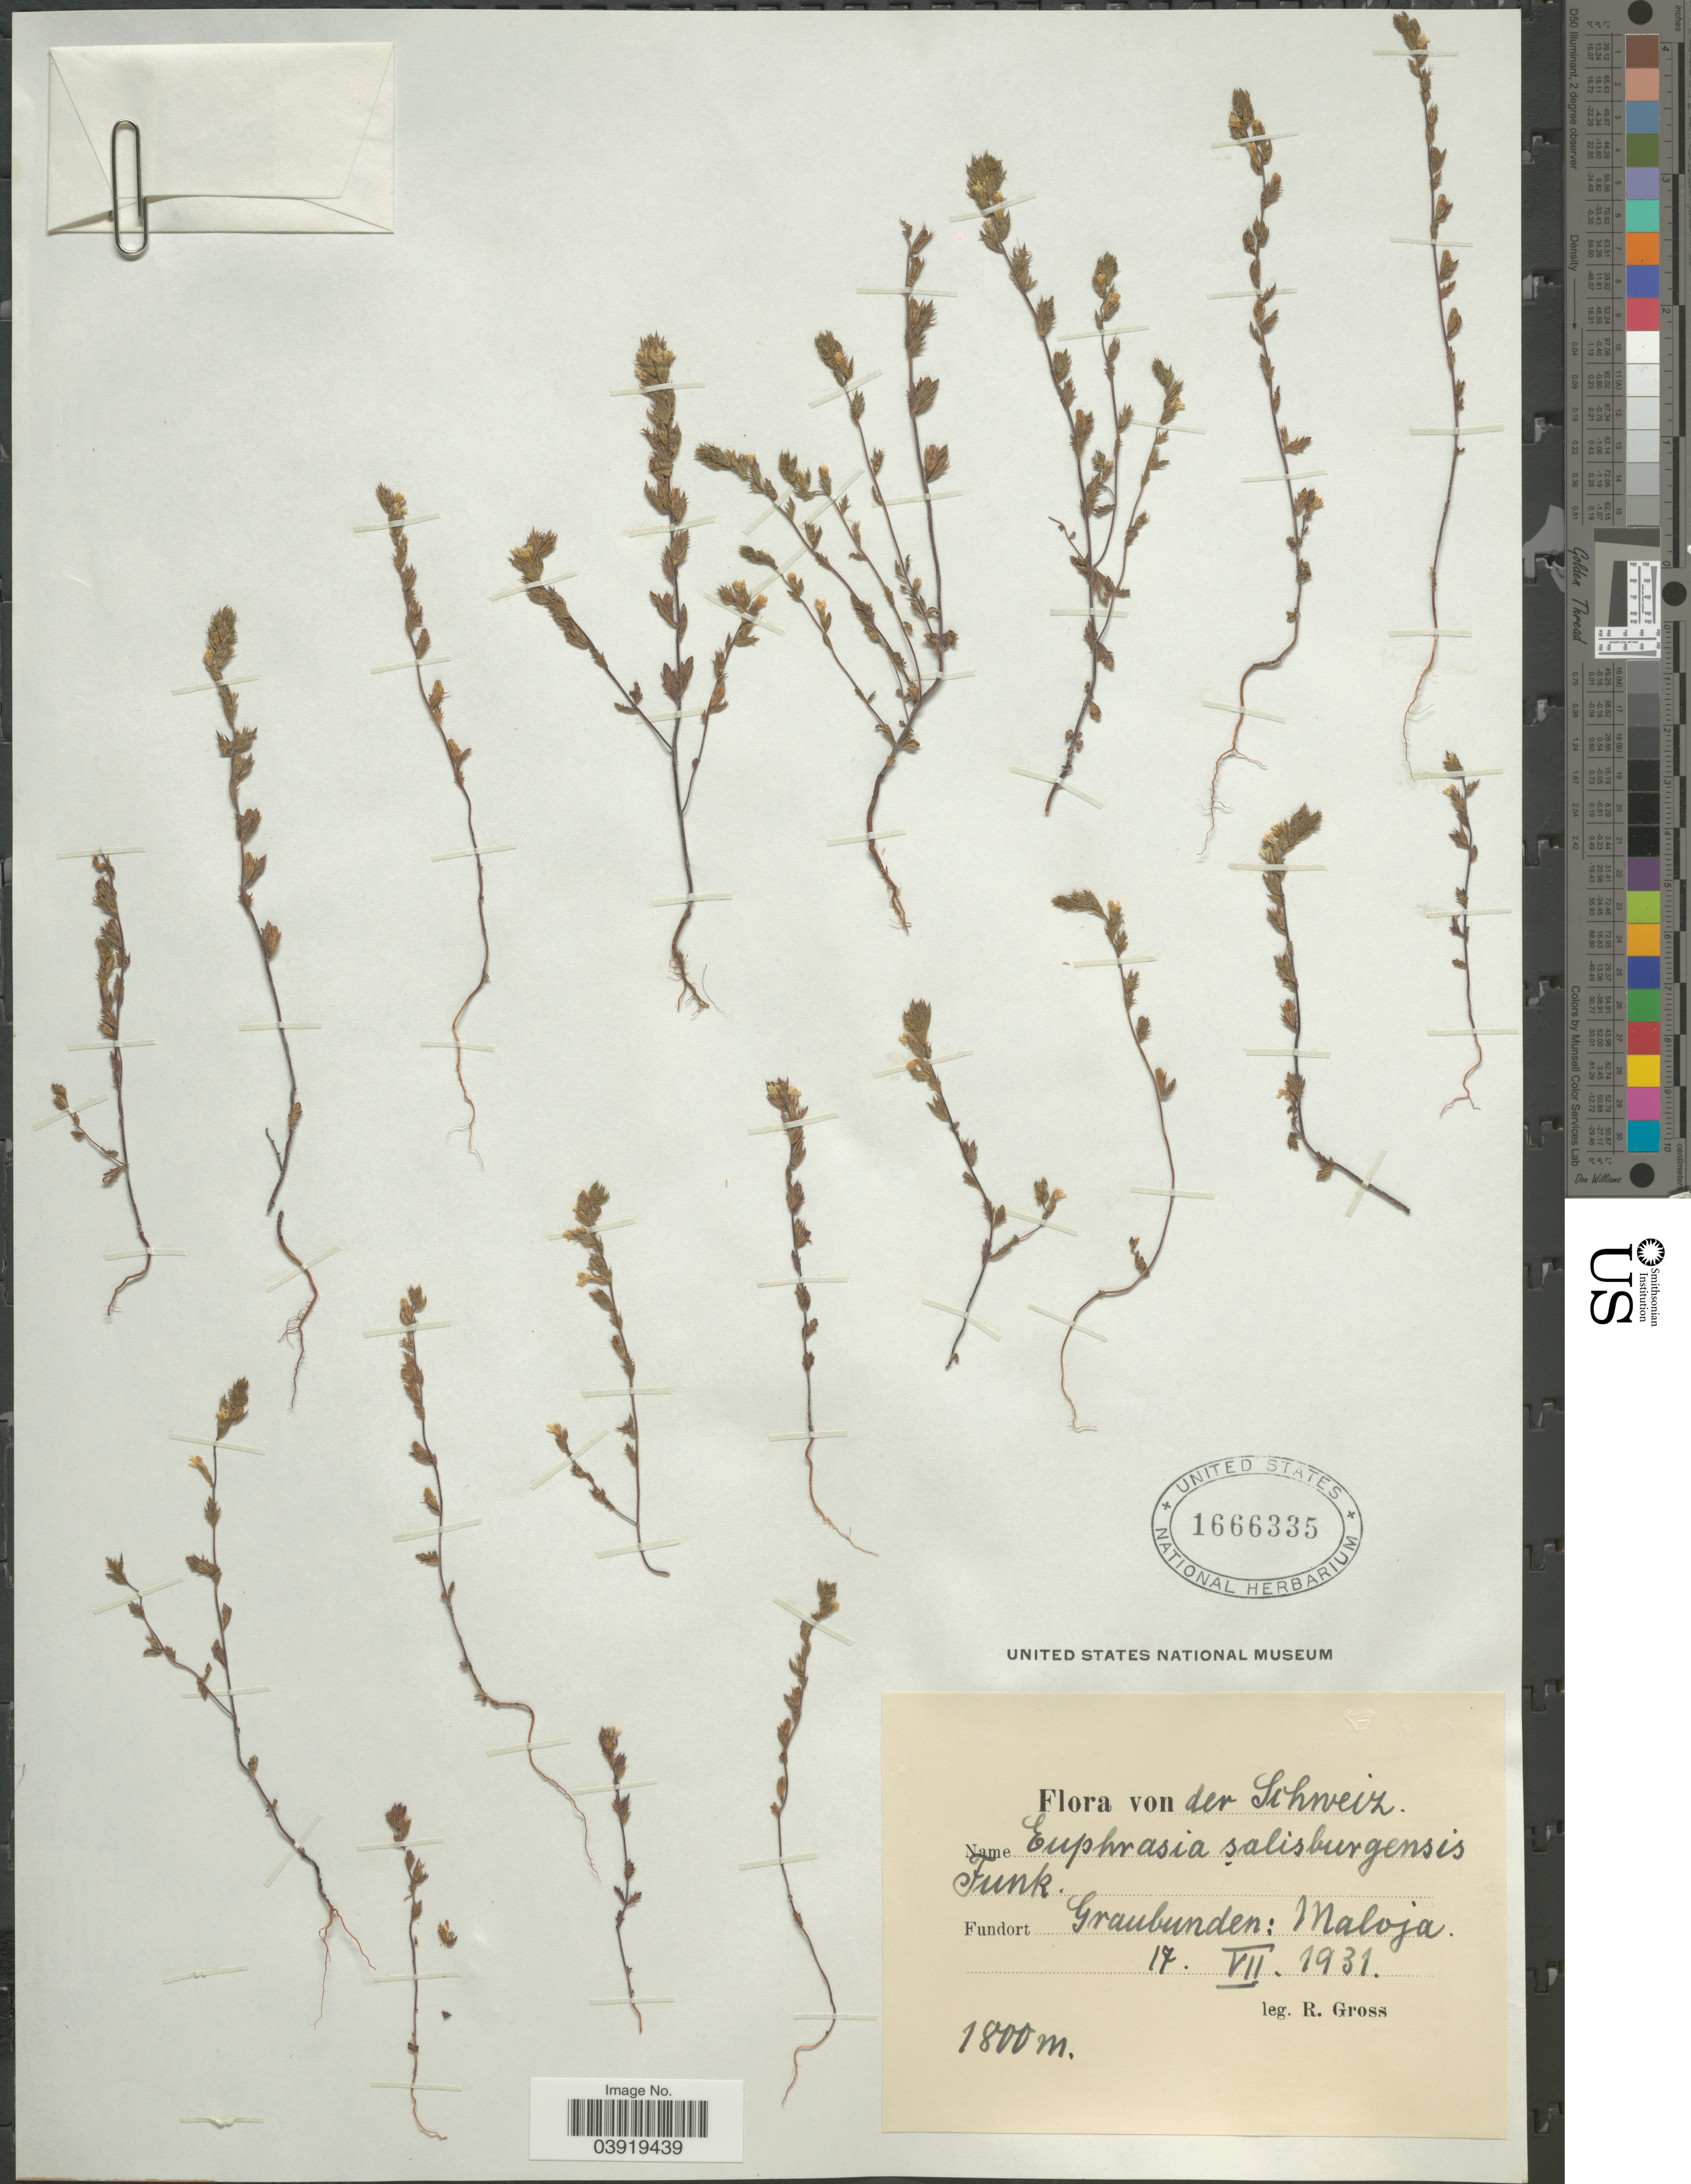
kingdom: Plantae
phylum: Tracheophyta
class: Magnoliopsida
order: Lamiales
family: Orobanchaceae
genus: Euphrasia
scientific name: Euphrasia salisburgensis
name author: Funck ex Hoppe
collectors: R. Gross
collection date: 1931-07-17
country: Switzerland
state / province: Graubunden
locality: Schweiz. Maloja.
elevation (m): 1800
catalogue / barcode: US 1666335